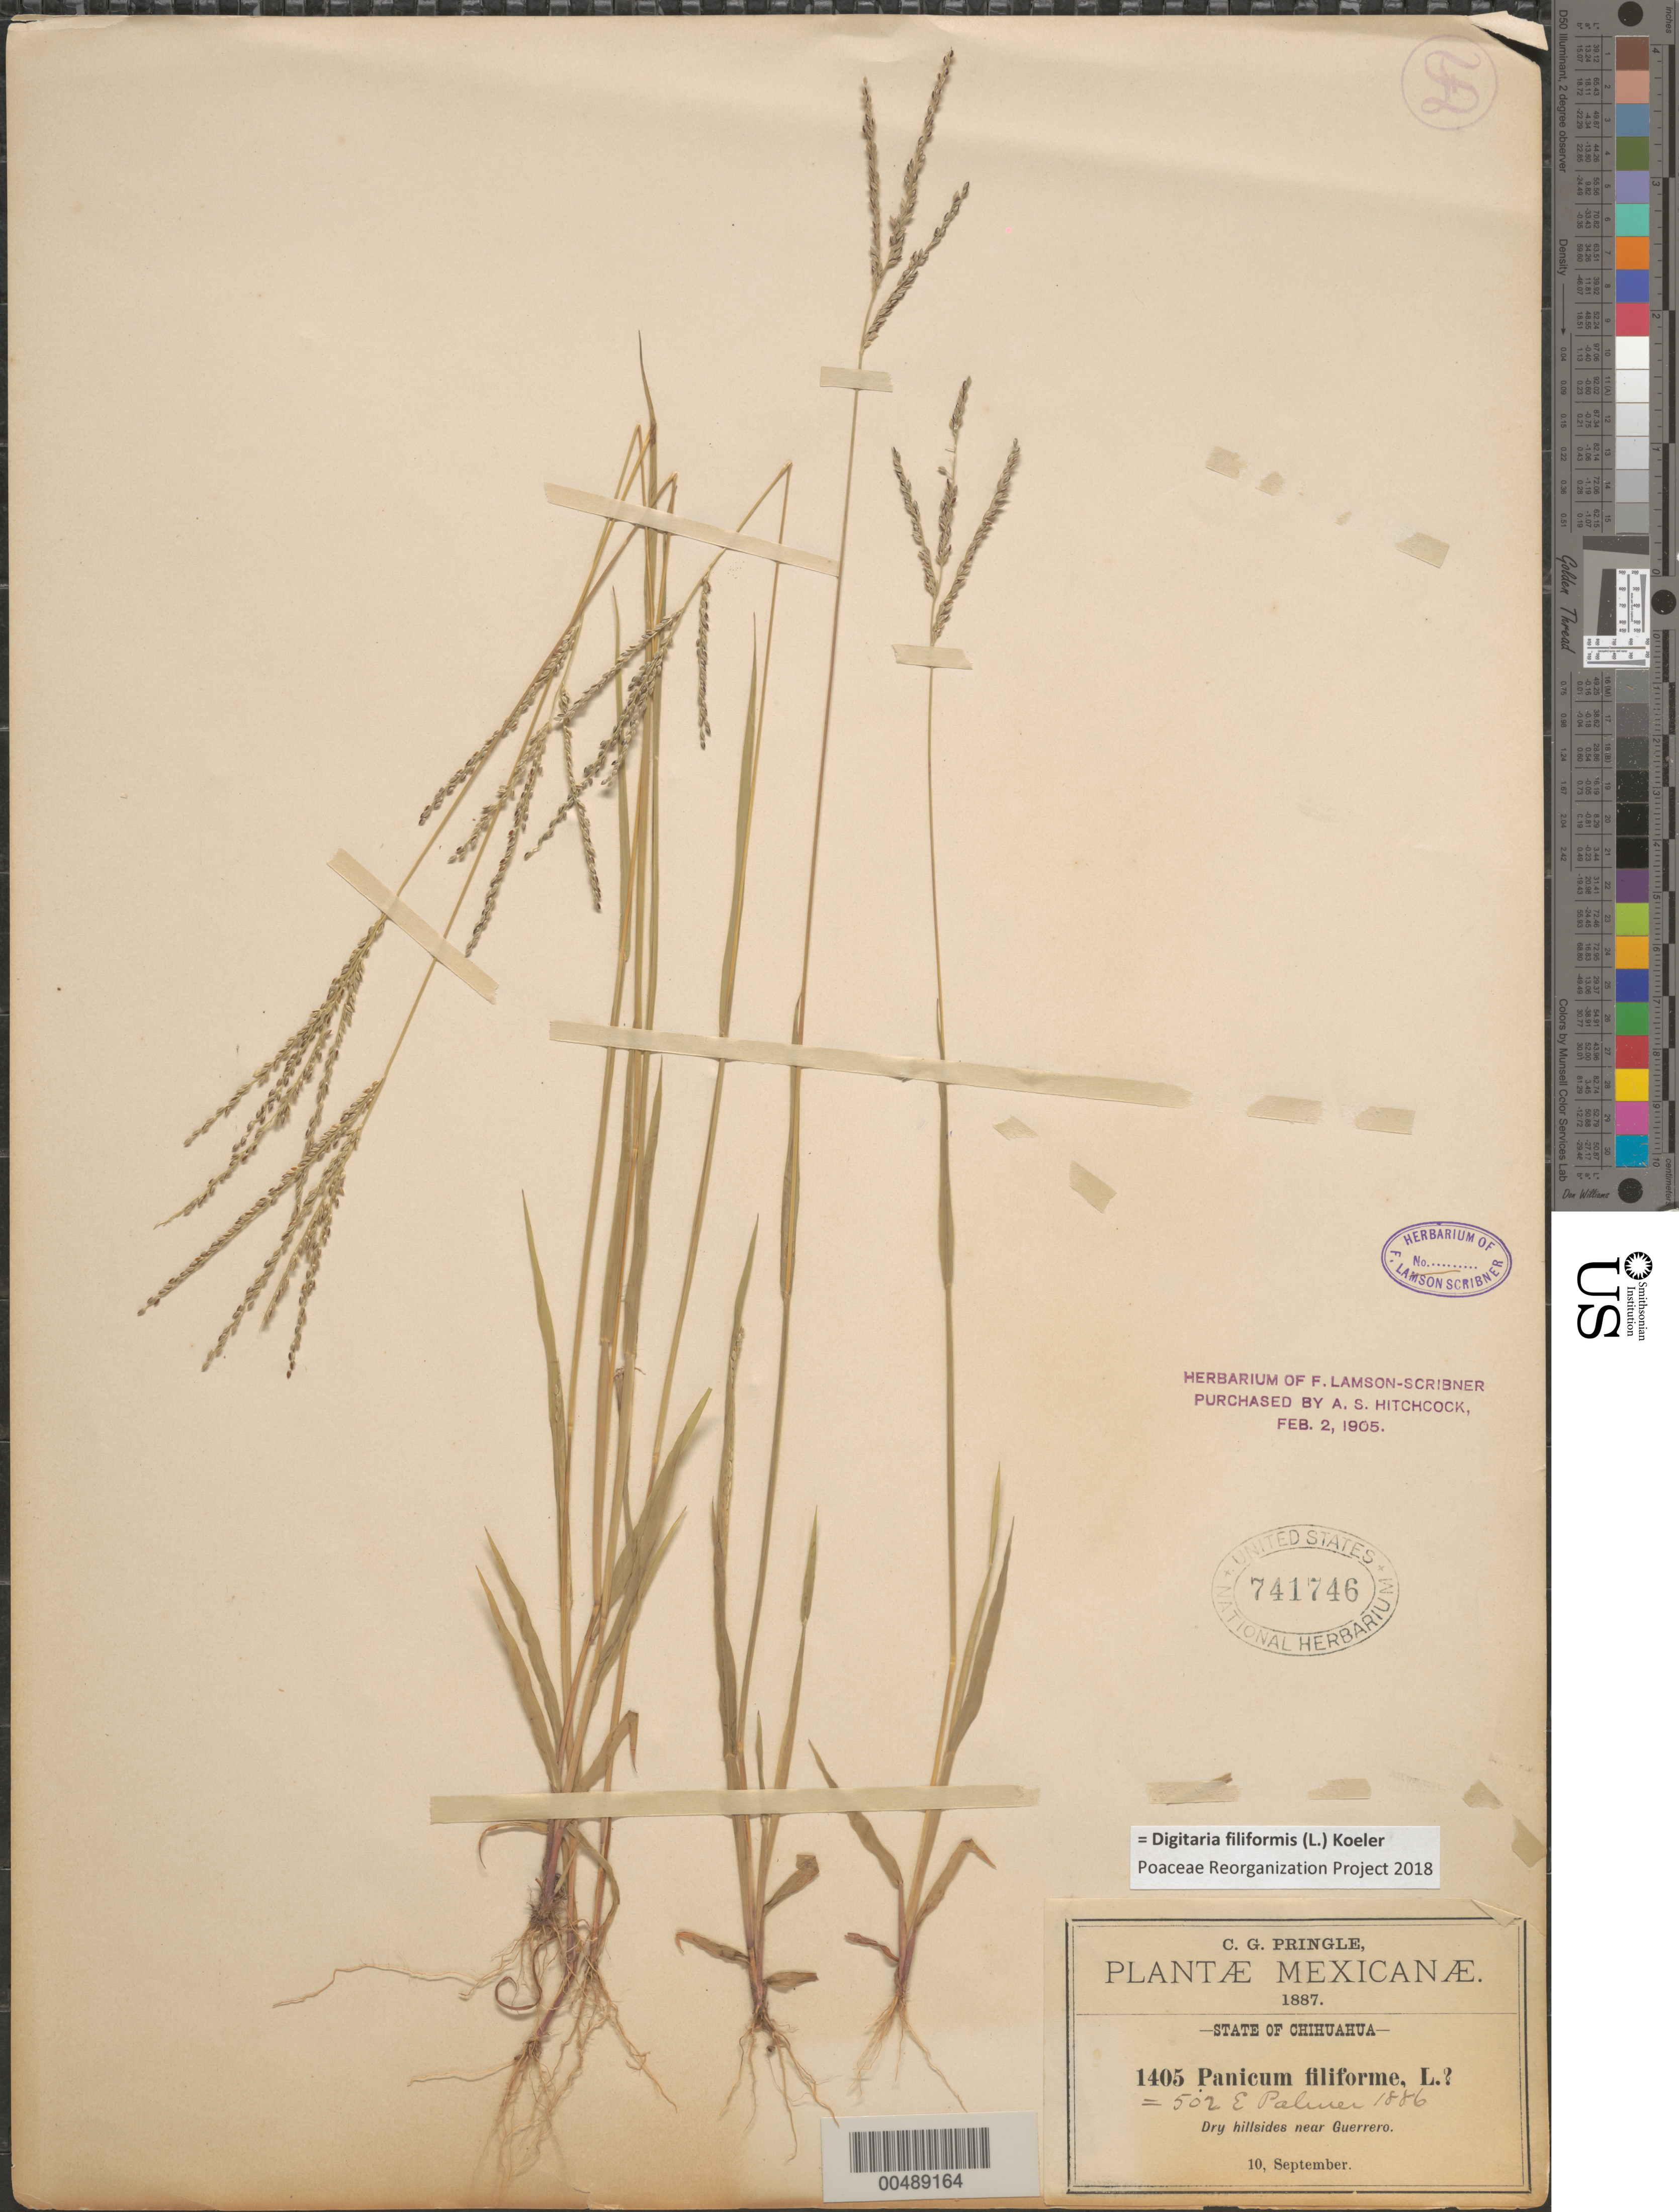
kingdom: Plantae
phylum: Tracheophyta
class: Liliopsida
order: Poales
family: Poaceae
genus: Digitaria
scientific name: Digitaria filiformis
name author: (L.) Koeler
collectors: C. G. Pringle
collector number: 1405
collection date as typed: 10 Sep 1887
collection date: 1887-09-10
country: Mexico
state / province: Chihuahua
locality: Near Guerrero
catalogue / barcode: US 741746